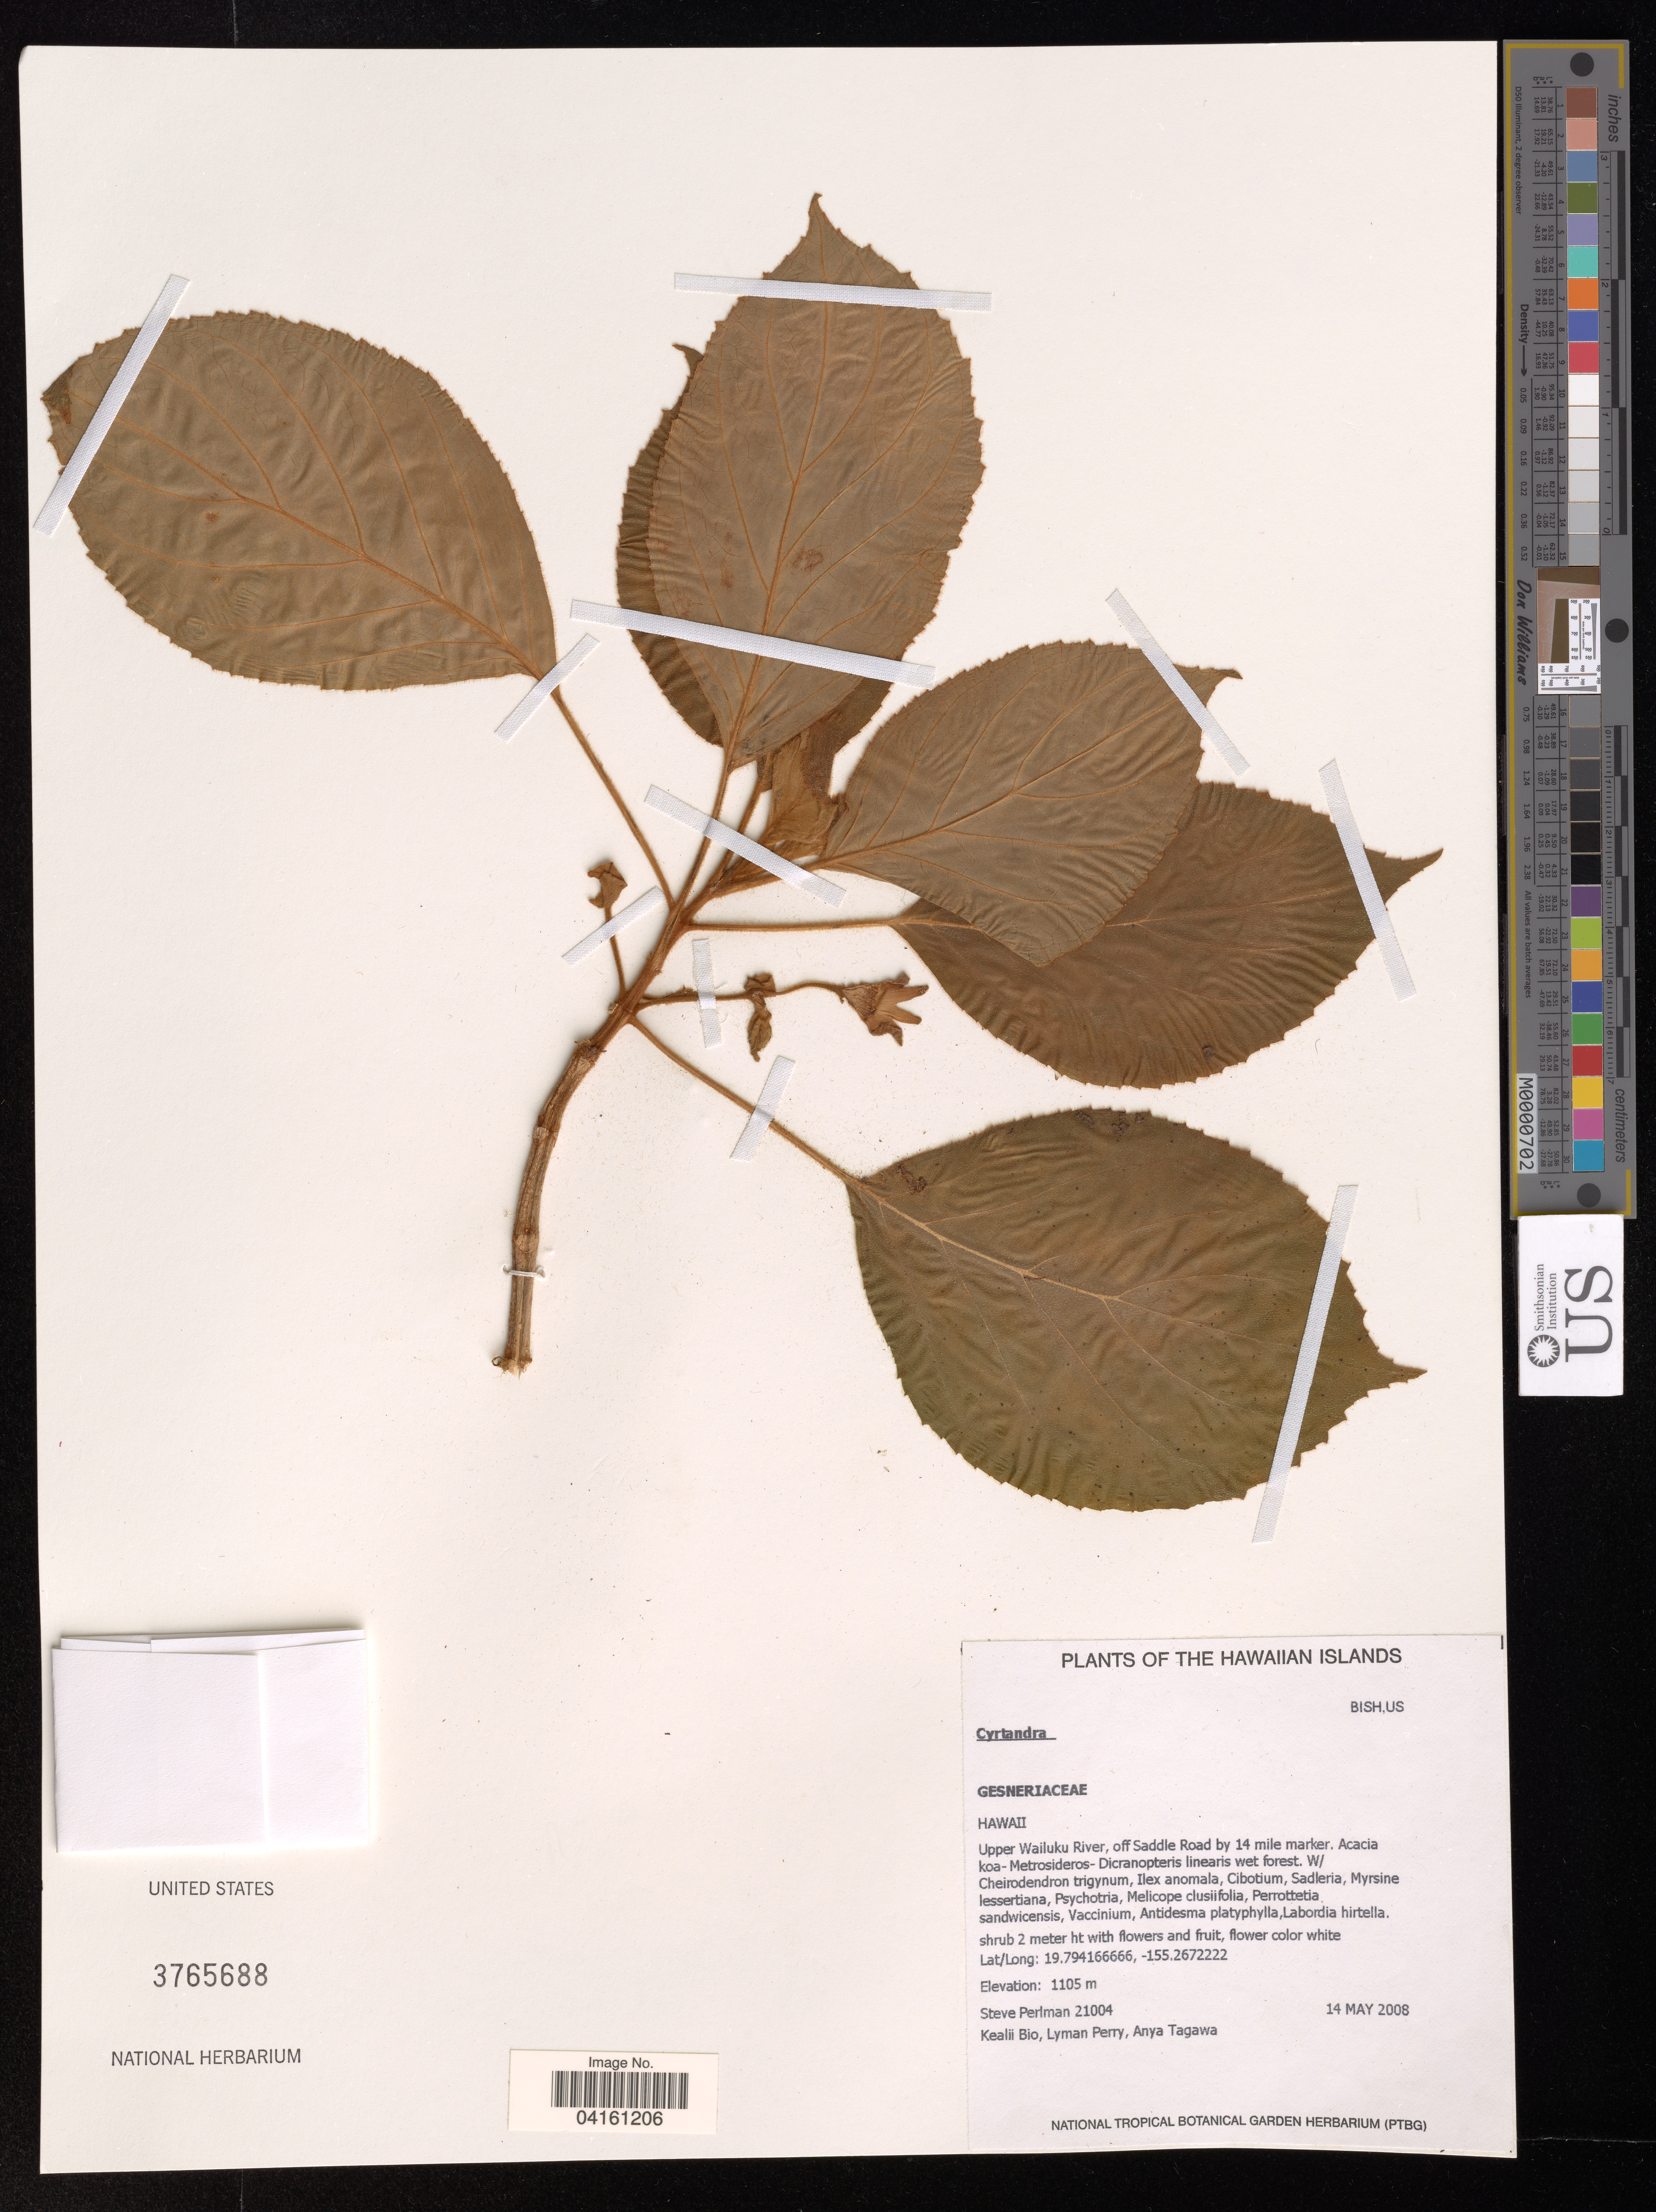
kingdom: Plantae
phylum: Tracheophyta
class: Magnoliopsida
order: Lamiales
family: Gesneriaceae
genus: Cyrtandra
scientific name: Cyrtandra sp.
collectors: S. Perlman, K. Bio, L. Perry & A. Tagawa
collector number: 21004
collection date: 2008-05-14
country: United States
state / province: Hawaii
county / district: Hawaii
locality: Upper Wailuku River, off Saddle Road by 14 mile marker.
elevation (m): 1105